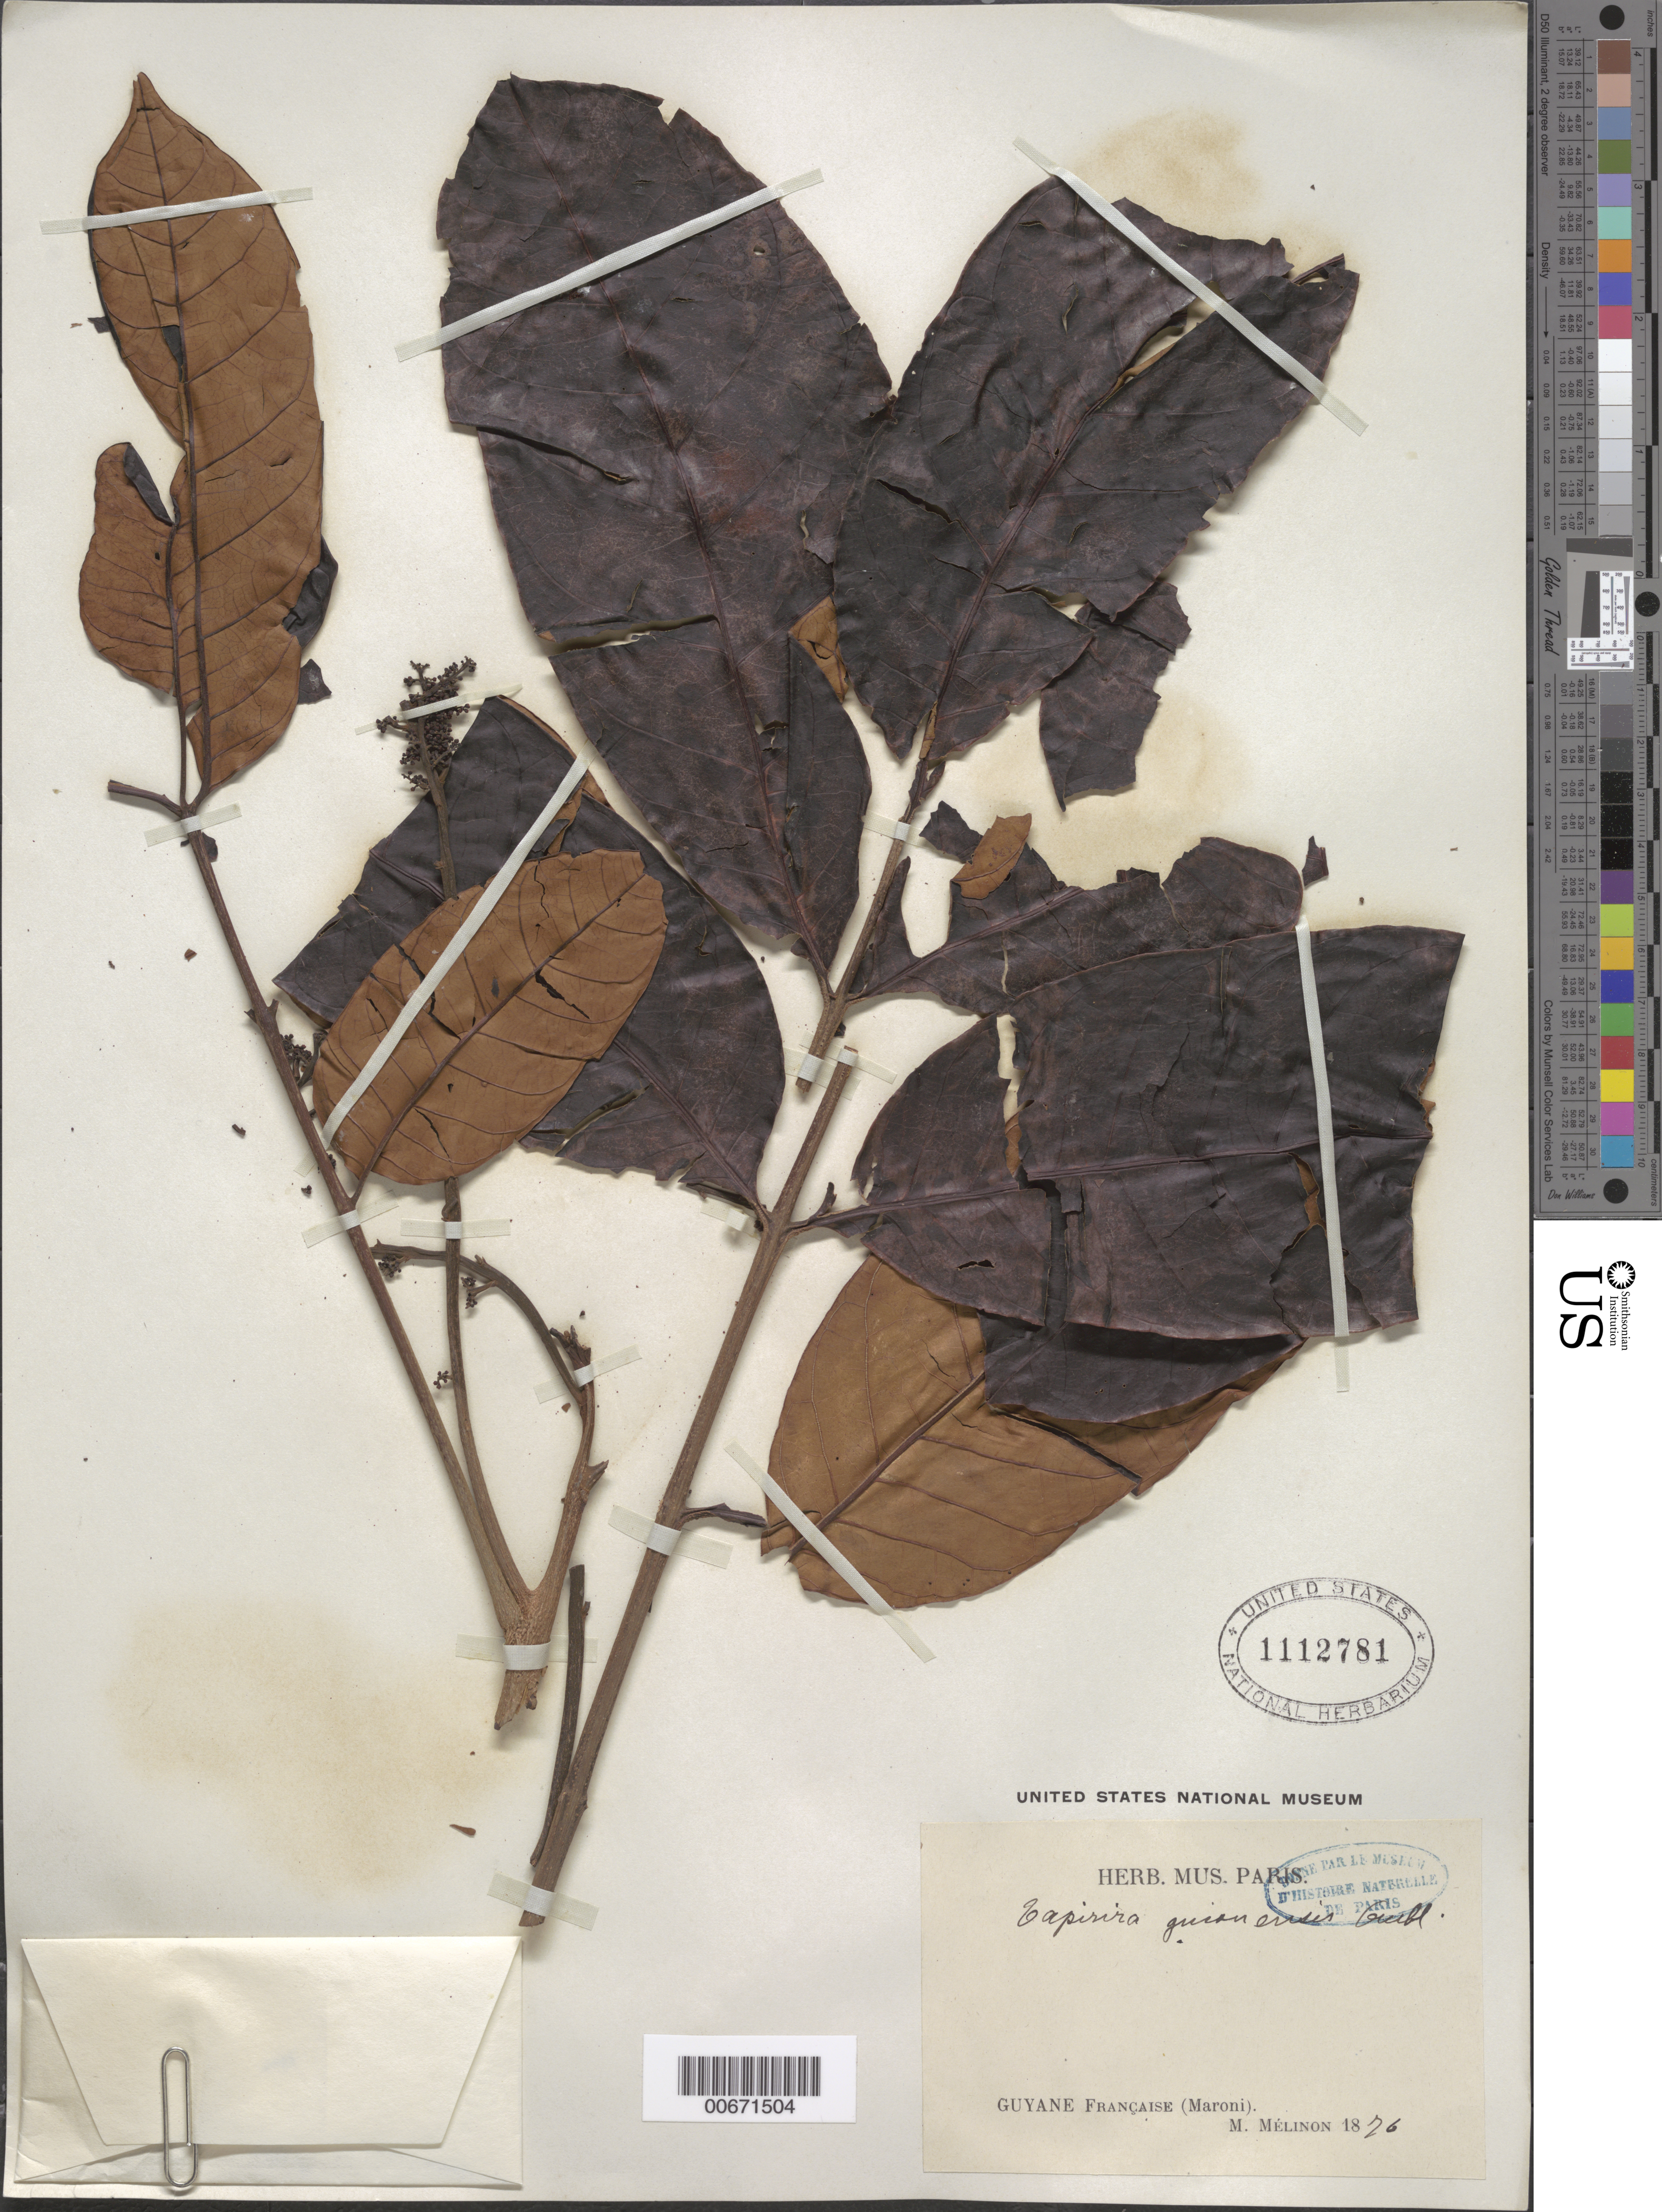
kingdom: Plantae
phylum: Tracheophyta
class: Magnoliopsida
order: Sapindales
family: Anacardiaceae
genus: Tapirira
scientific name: Tapirira guianensis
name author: Aubl.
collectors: E. Mélinon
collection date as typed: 1826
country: French Guiana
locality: Maroni R.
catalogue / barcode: US 1112781